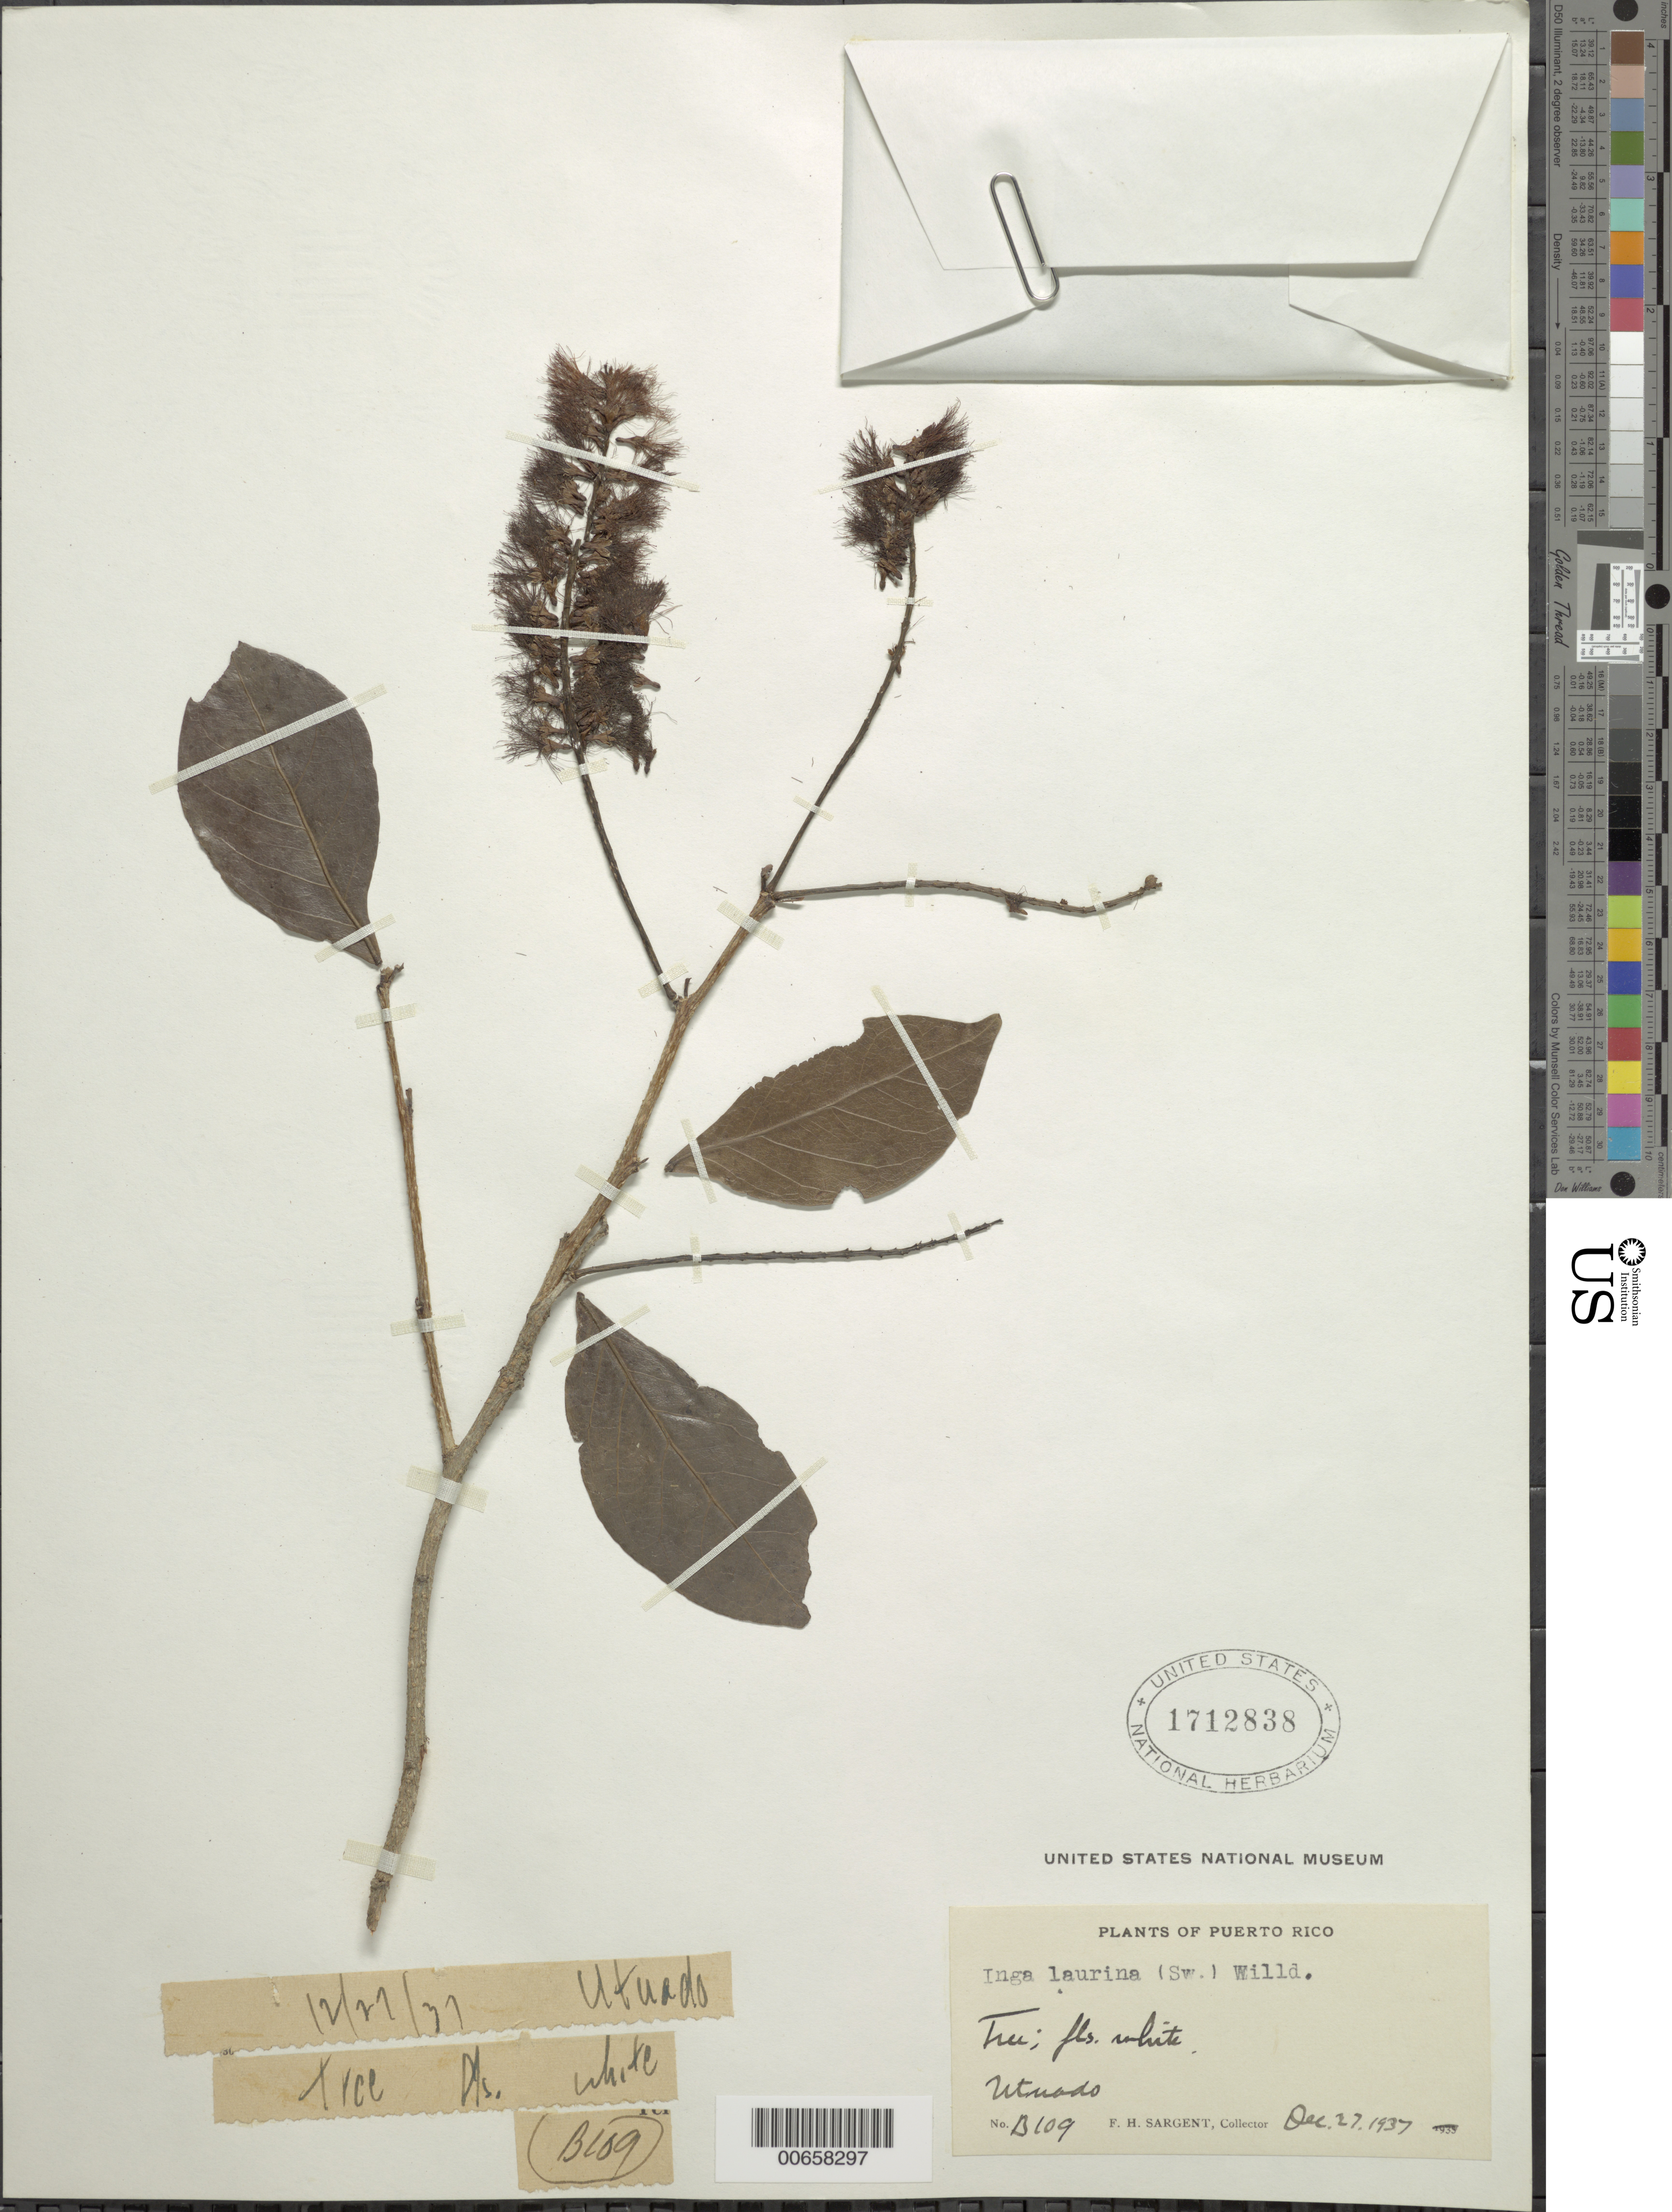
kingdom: Plantae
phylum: Tracheophyta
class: Magnoliopsida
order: Fabales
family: Fabaceae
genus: Inga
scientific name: Inga laurina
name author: (Sw.) Willd.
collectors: F. H. Sargent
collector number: B109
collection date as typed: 27 Dec 1937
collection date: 1937-12-27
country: Puerto Rico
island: Greater Antilles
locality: Utuado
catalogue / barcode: US 1712838